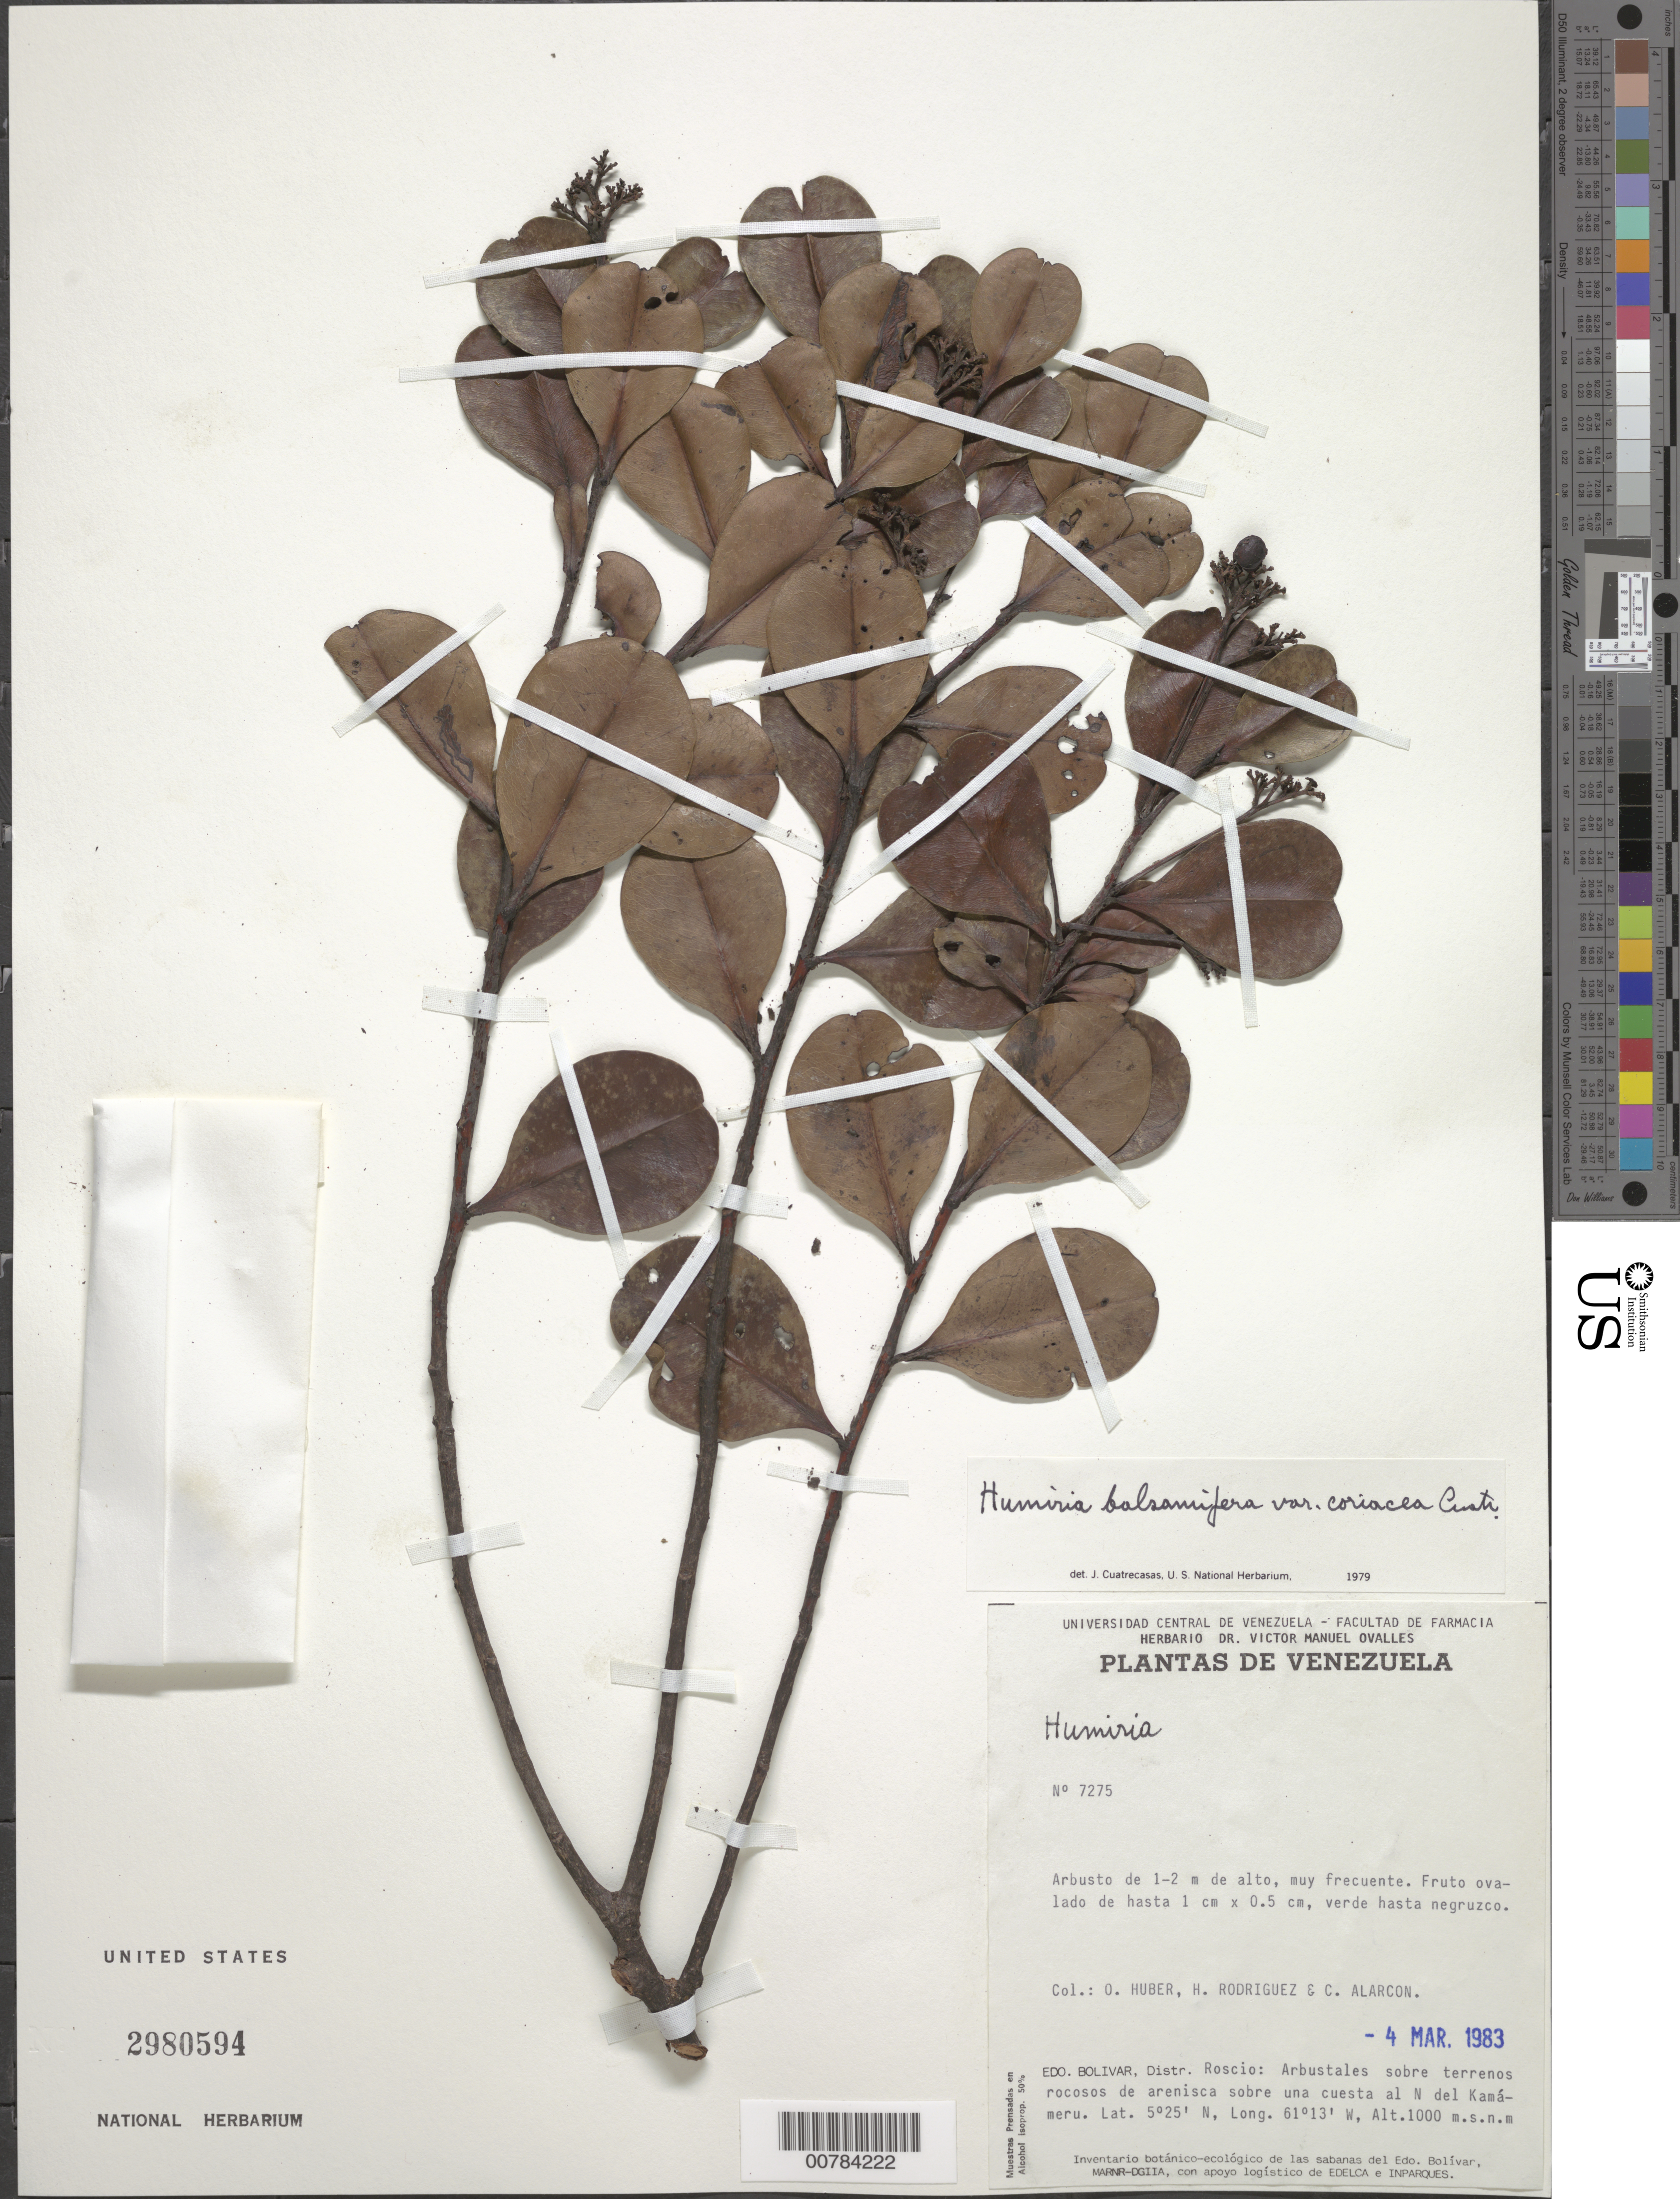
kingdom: Plantae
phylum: Tracheophyta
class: Magnoliopsida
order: Malpighiales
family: Humiriaceae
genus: Humiria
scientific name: Humiria balsamifera var. coriacea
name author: Cuatrec.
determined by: Cuatrecasas, J.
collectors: O. Huber, H. Rodriguez & C. Alarcon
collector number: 7275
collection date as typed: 4-Mar-83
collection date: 1983-03-04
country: Venezuela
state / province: Bolívar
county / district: Roscio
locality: Kamá-meru, N of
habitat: Arbustales sobre terrenos rocosos de arenisca sobre una cuesta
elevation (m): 1000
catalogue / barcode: US 2980594